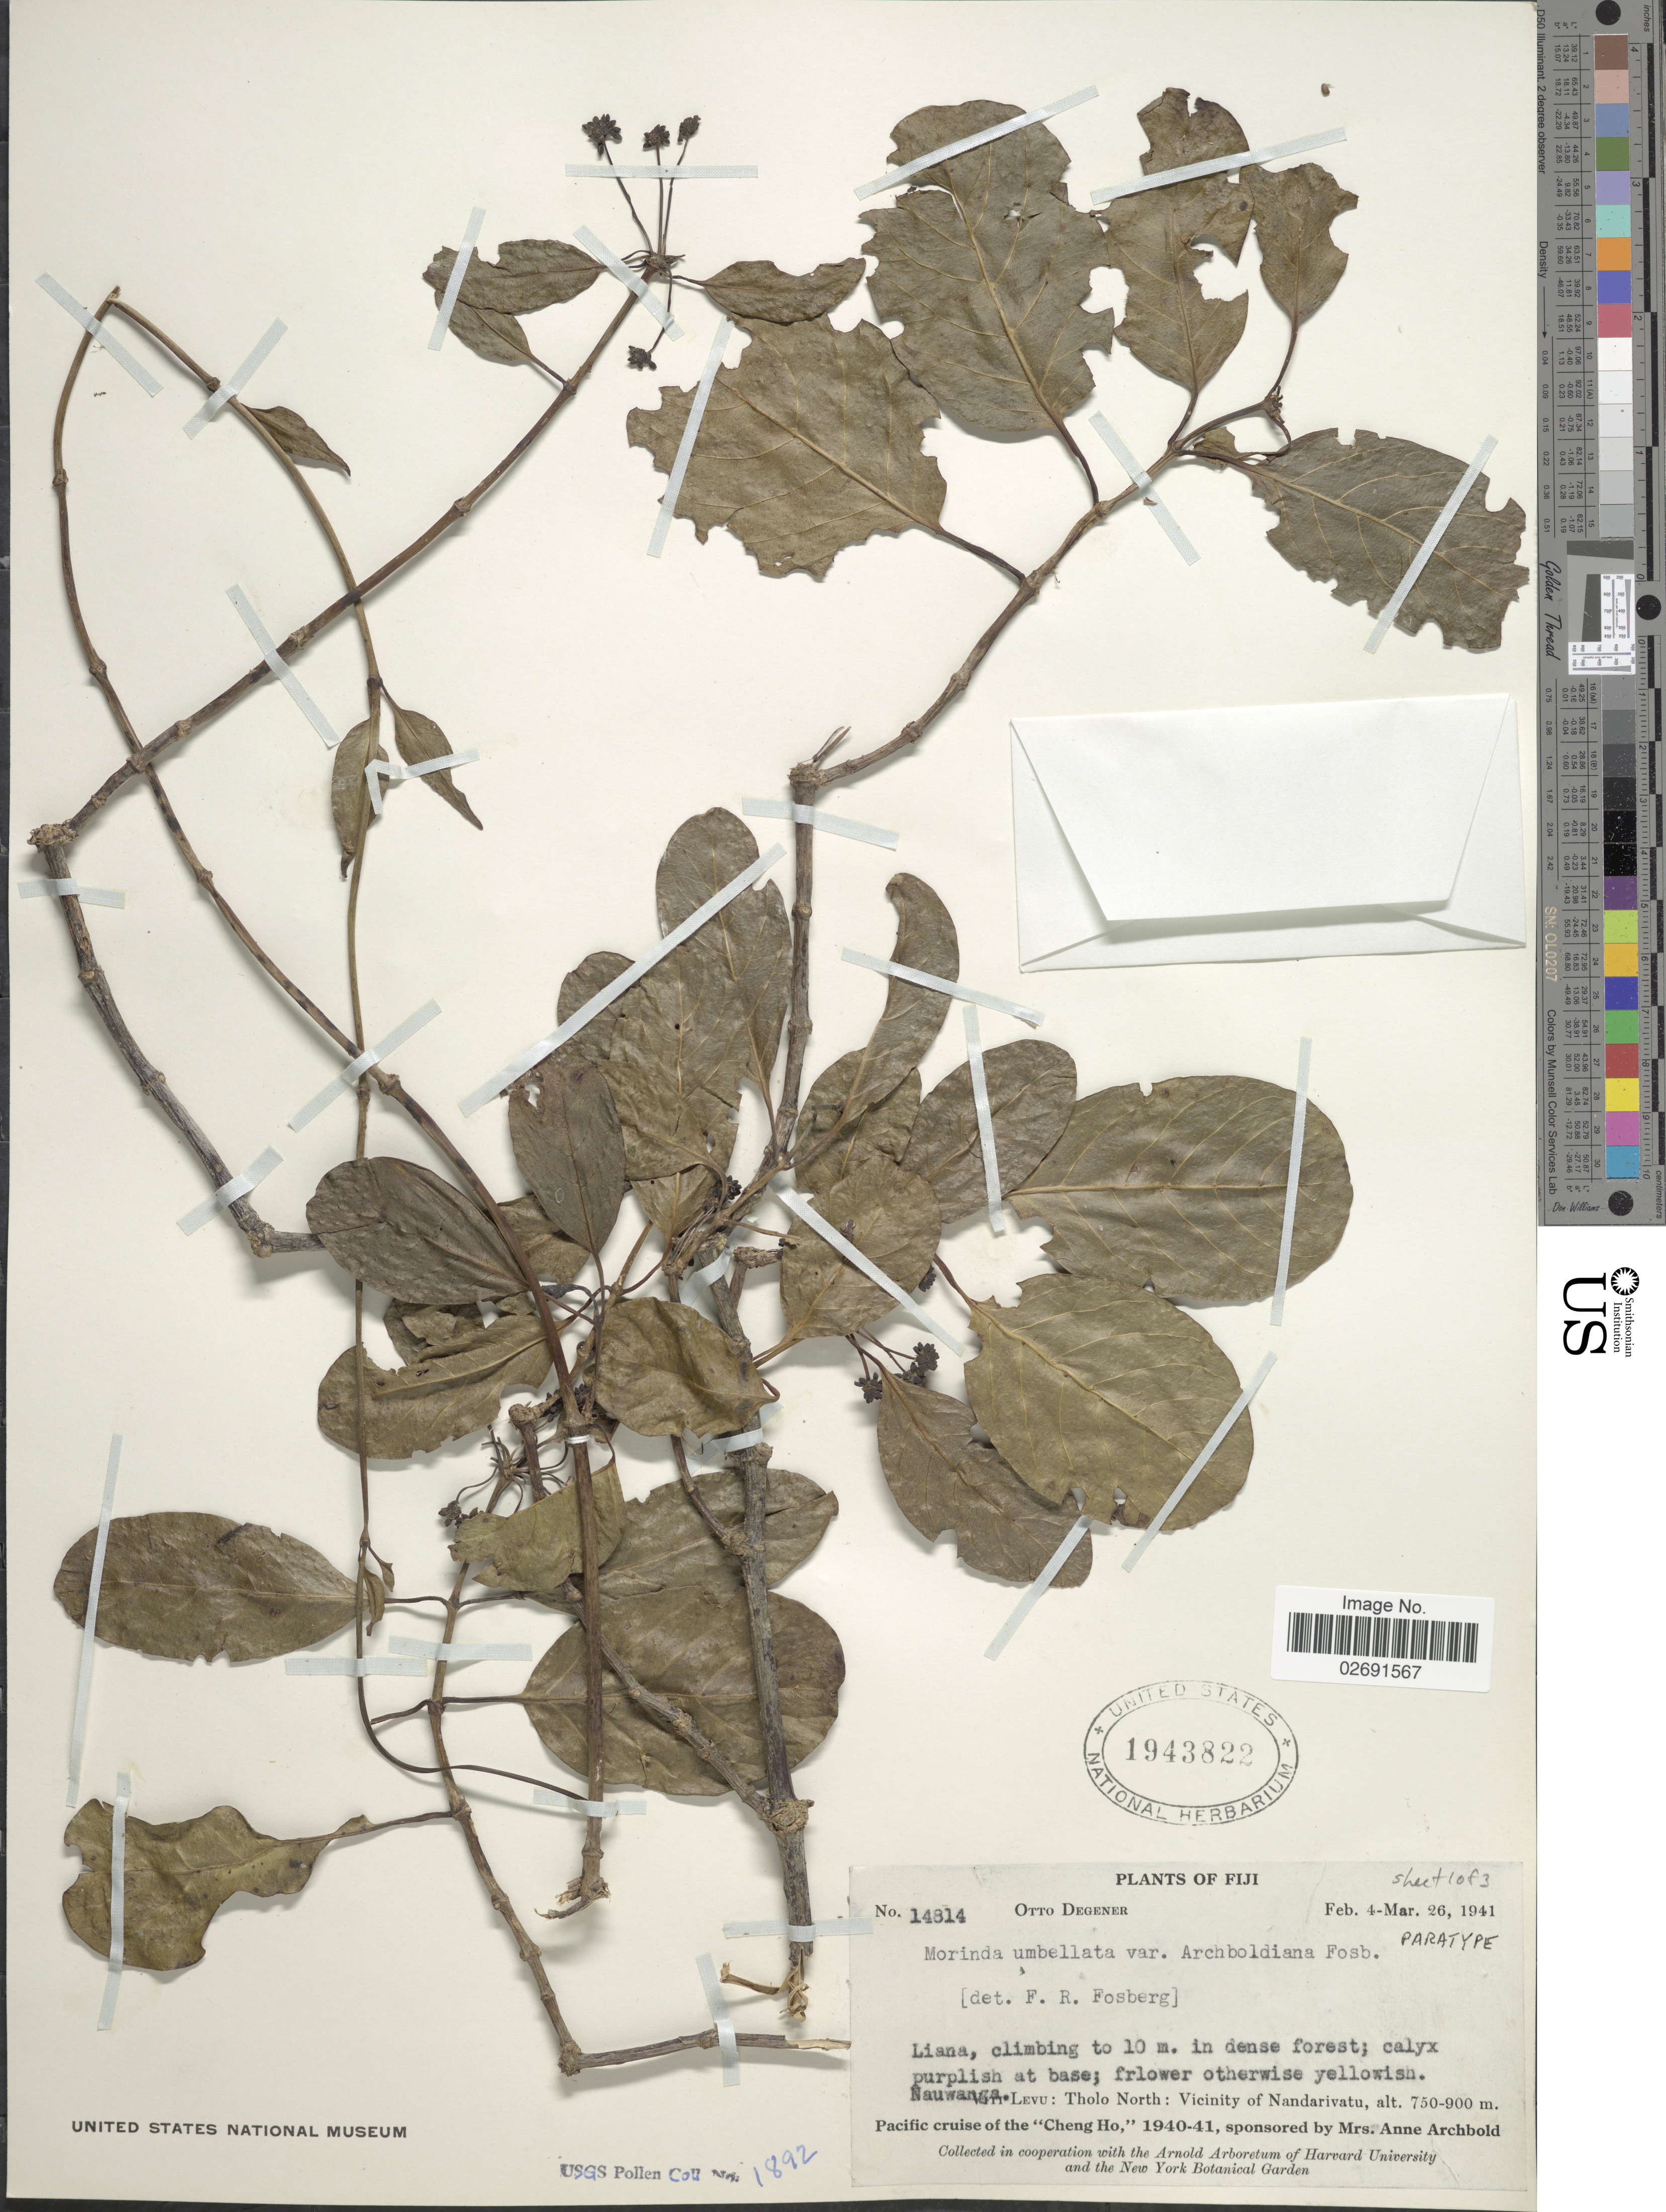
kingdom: Plantae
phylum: Tracheophyta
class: Magnoliopsida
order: Gentianales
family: Rubiaceae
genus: Gynochthodes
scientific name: Gynochthodes bucidifolia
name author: (A. Gray) Razafim. & B. Bremer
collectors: O. Degener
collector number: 14814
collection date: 1941-02-04/1941-03-26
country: Fiji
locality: Nauwanga, Viti-Levu: Tholo North: Vicinity of Nandarivatu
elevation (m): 750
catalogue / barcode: US 1943822